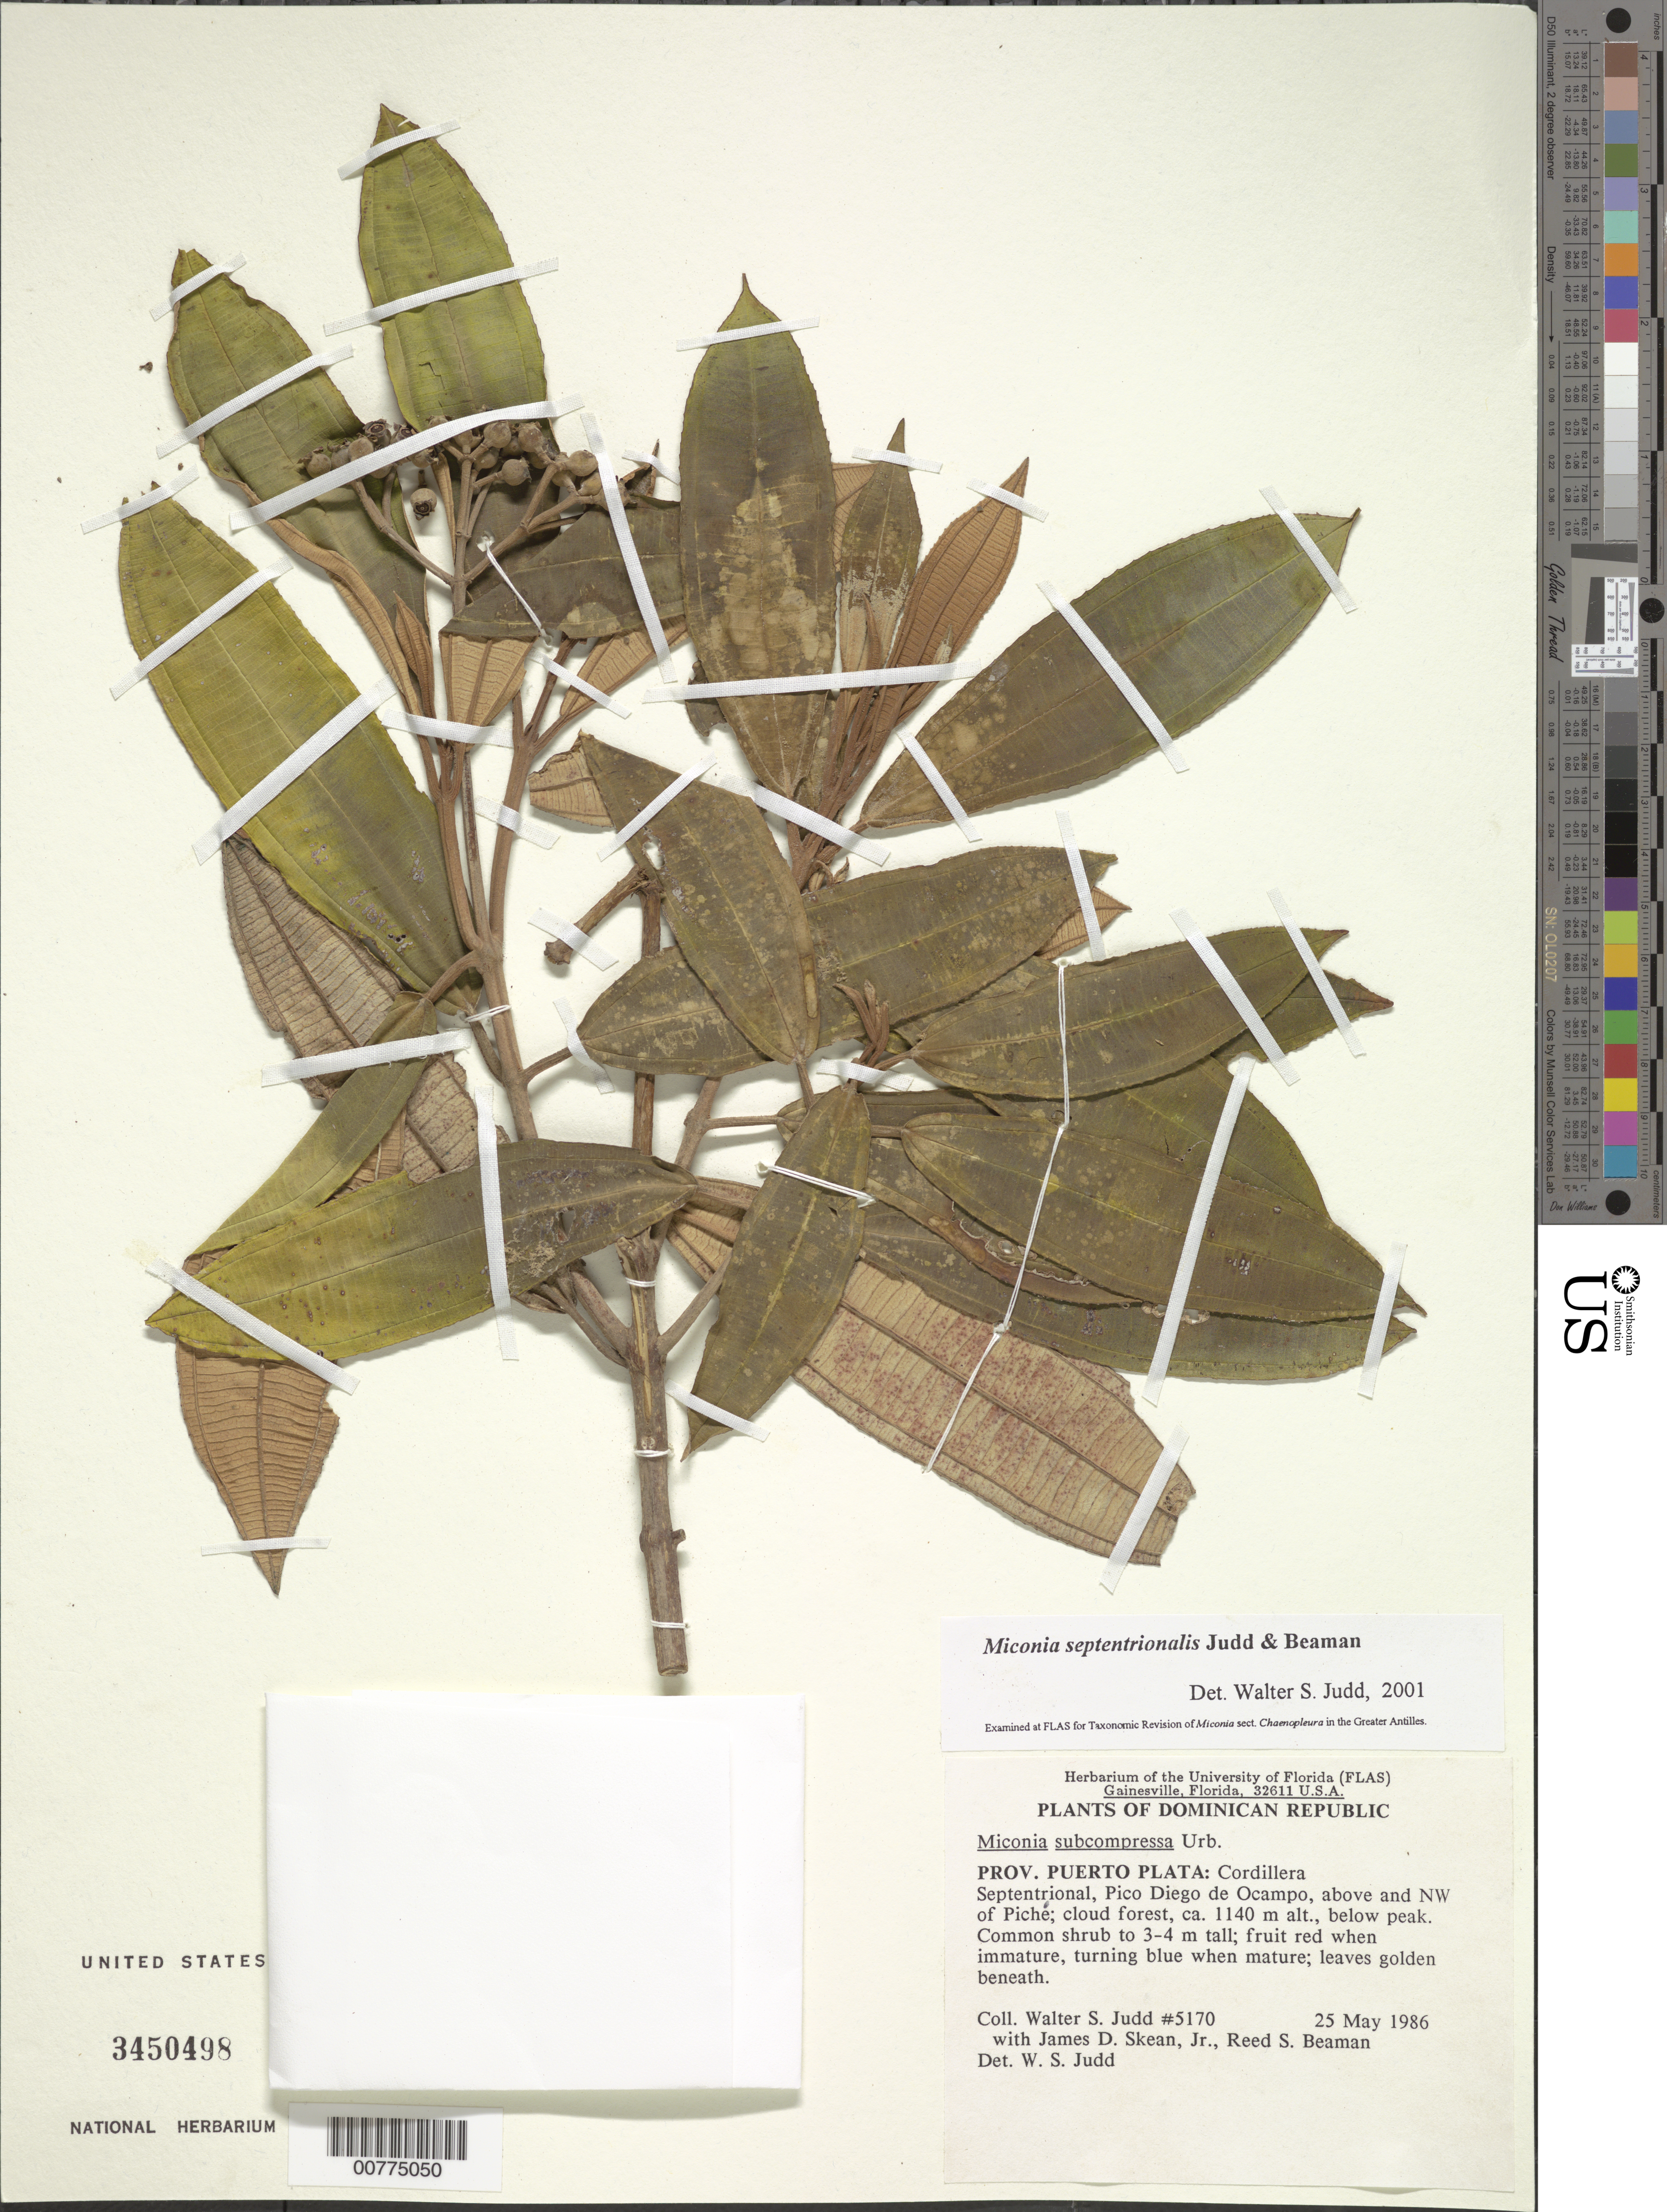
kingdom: Plantae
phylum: Tracheophyta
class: Magnoliopsida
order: Myrtales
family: Melastomataceae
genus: Miconia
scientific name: Miconia septentrionalis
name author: Judd & R.S. Beaman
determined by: Judd, Walter S.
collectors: W. S. Judd, J. D. Skean & R. S. Beaman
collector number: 5170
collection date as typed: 25 May 1986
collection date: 1986-05-25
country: Dominican Republic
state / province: Puerto Plata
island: Hispaniola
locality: Cordillera Septentrional, Diego de Ocampo Peak, above and NW of Piché.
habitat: Cloud forest, below peak.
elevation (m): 1140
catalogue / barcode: US 3450498